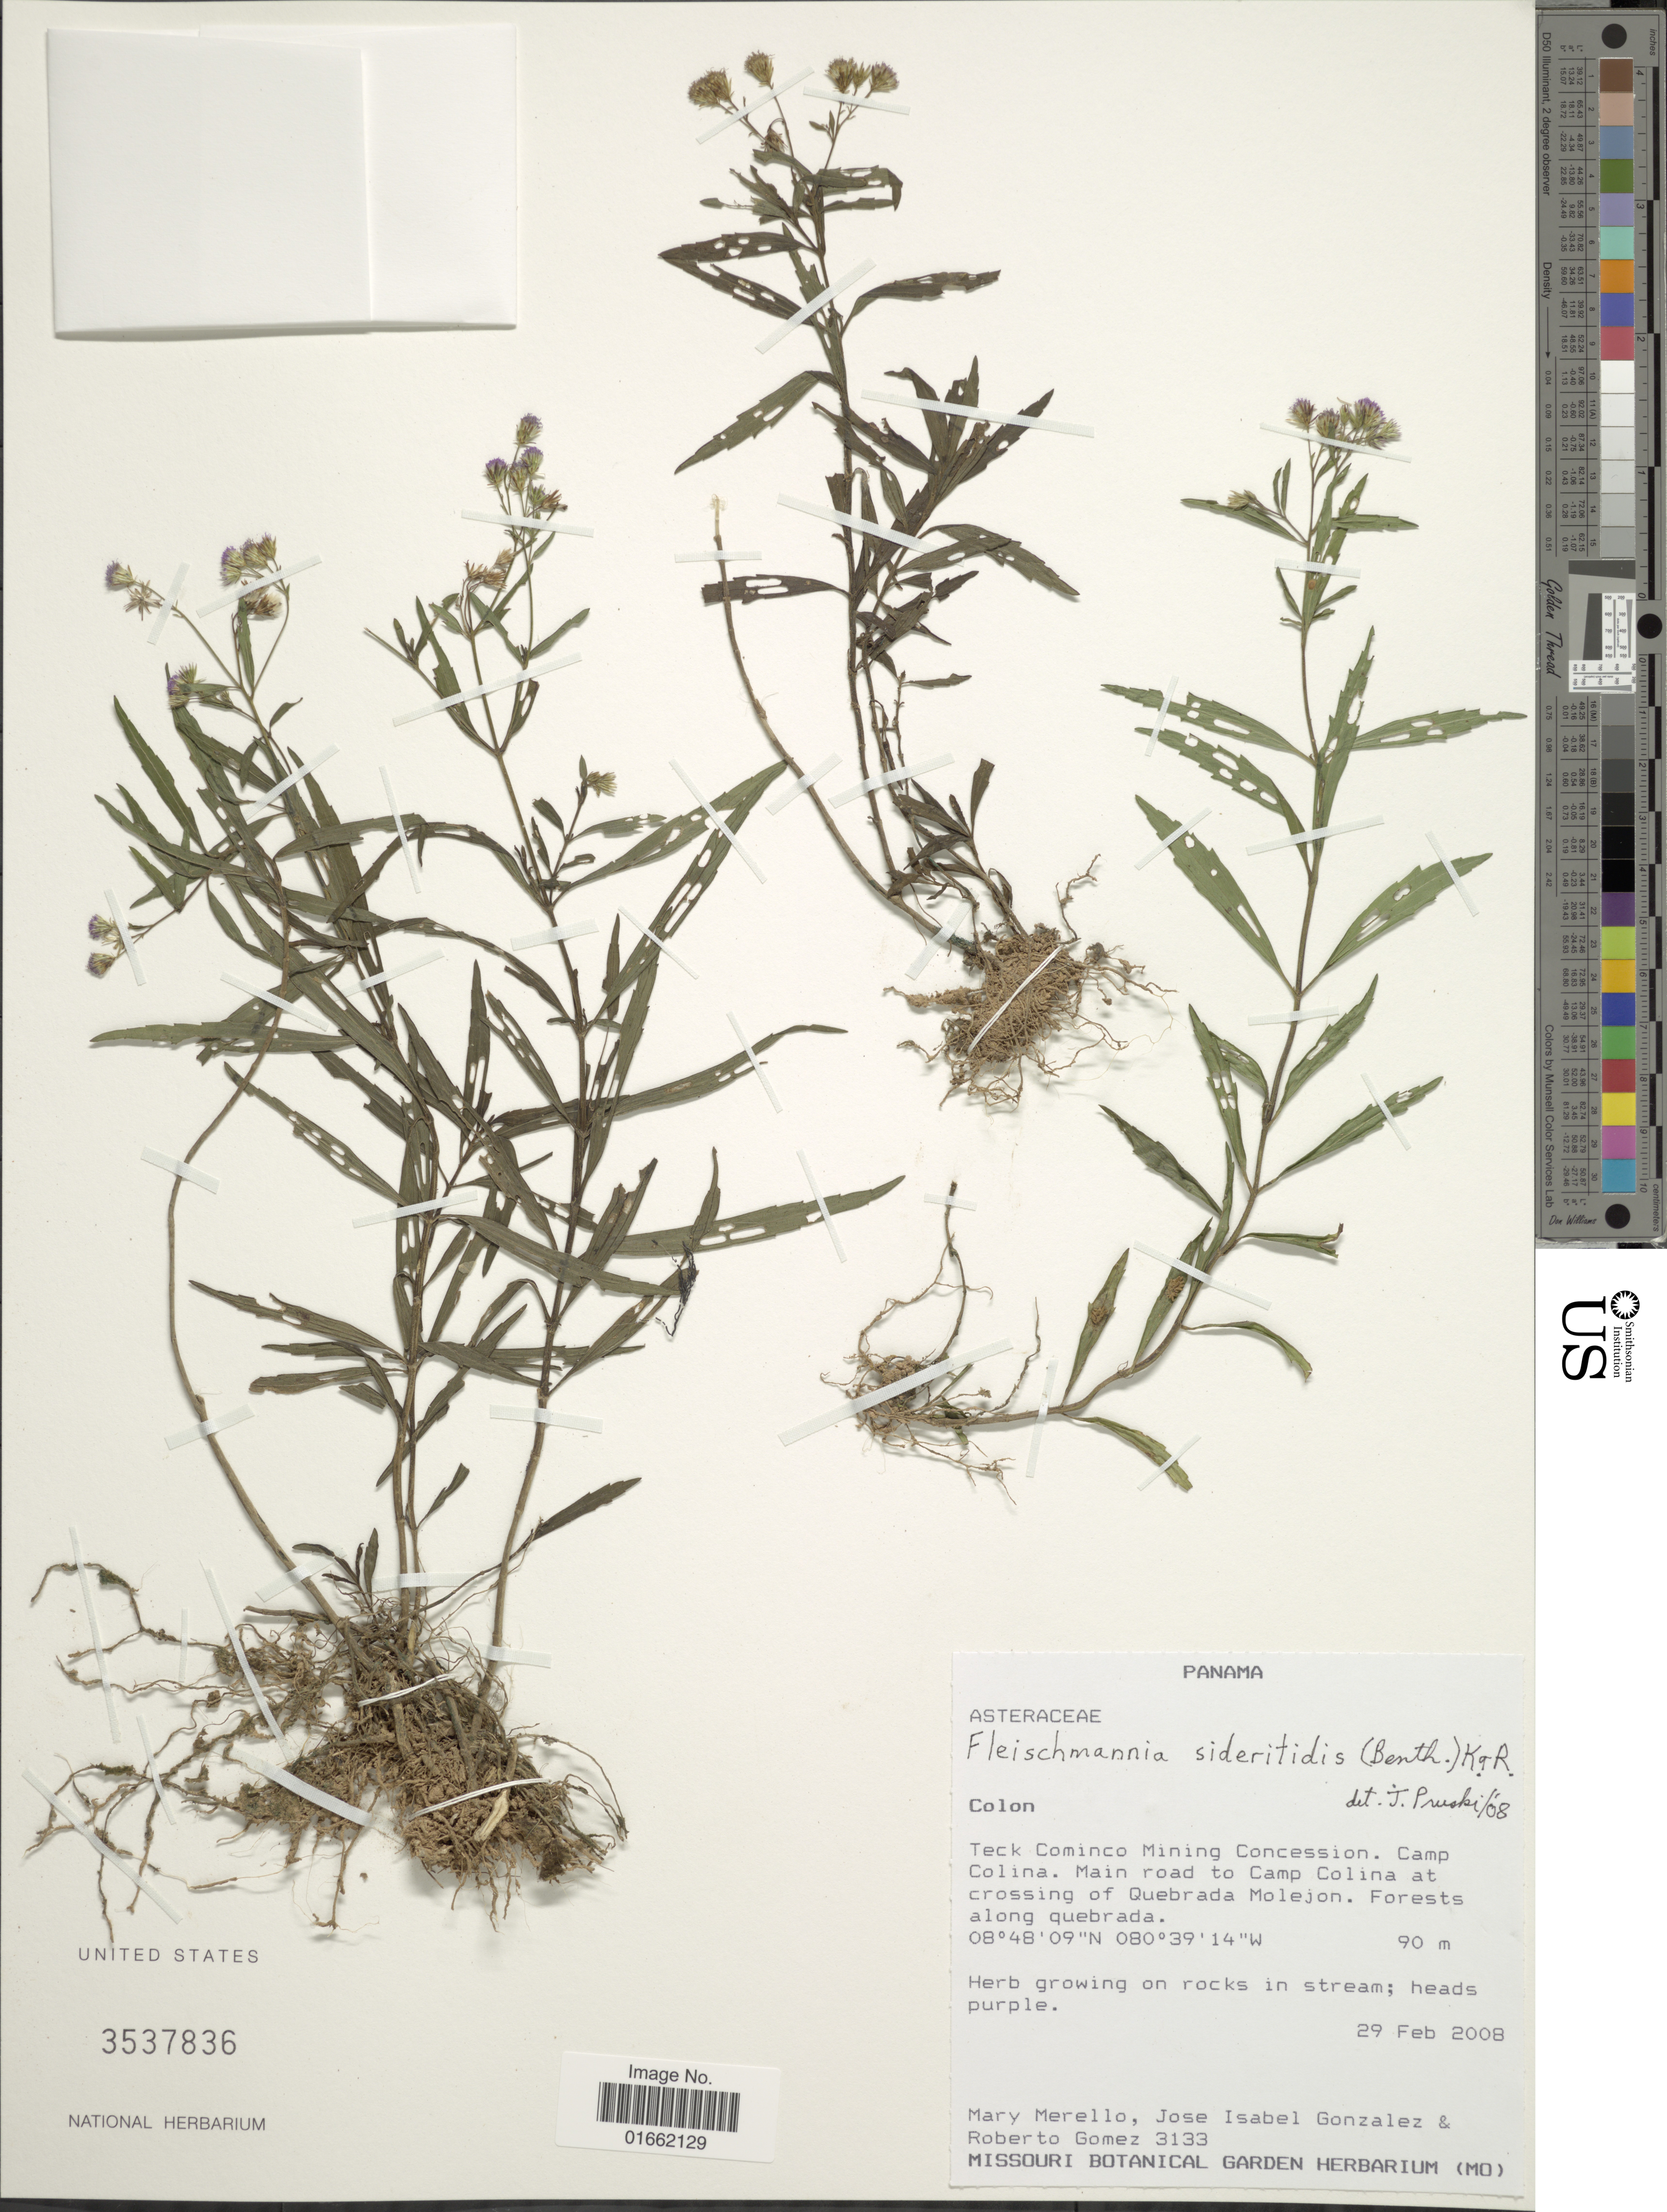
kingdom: Plantae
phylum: Tracheophyta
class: Magnoliopsida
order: Asterales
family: Asteraceae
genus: Fleischmannia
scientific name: Fleischmannia sideritides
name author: (Benth. in Oerst.) R.M. King & H. Rob.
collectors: M. Merello, J. I. Gonzalez & R. Gómez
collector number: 3133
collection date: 2008-02-29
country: Panama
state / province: Colón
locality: Colon. Teck Cominco Mining Concession. Camp Colina. Main road to Camp Colina at crossing of Quebrada Molejon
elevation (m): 90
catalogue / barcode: US 3537836